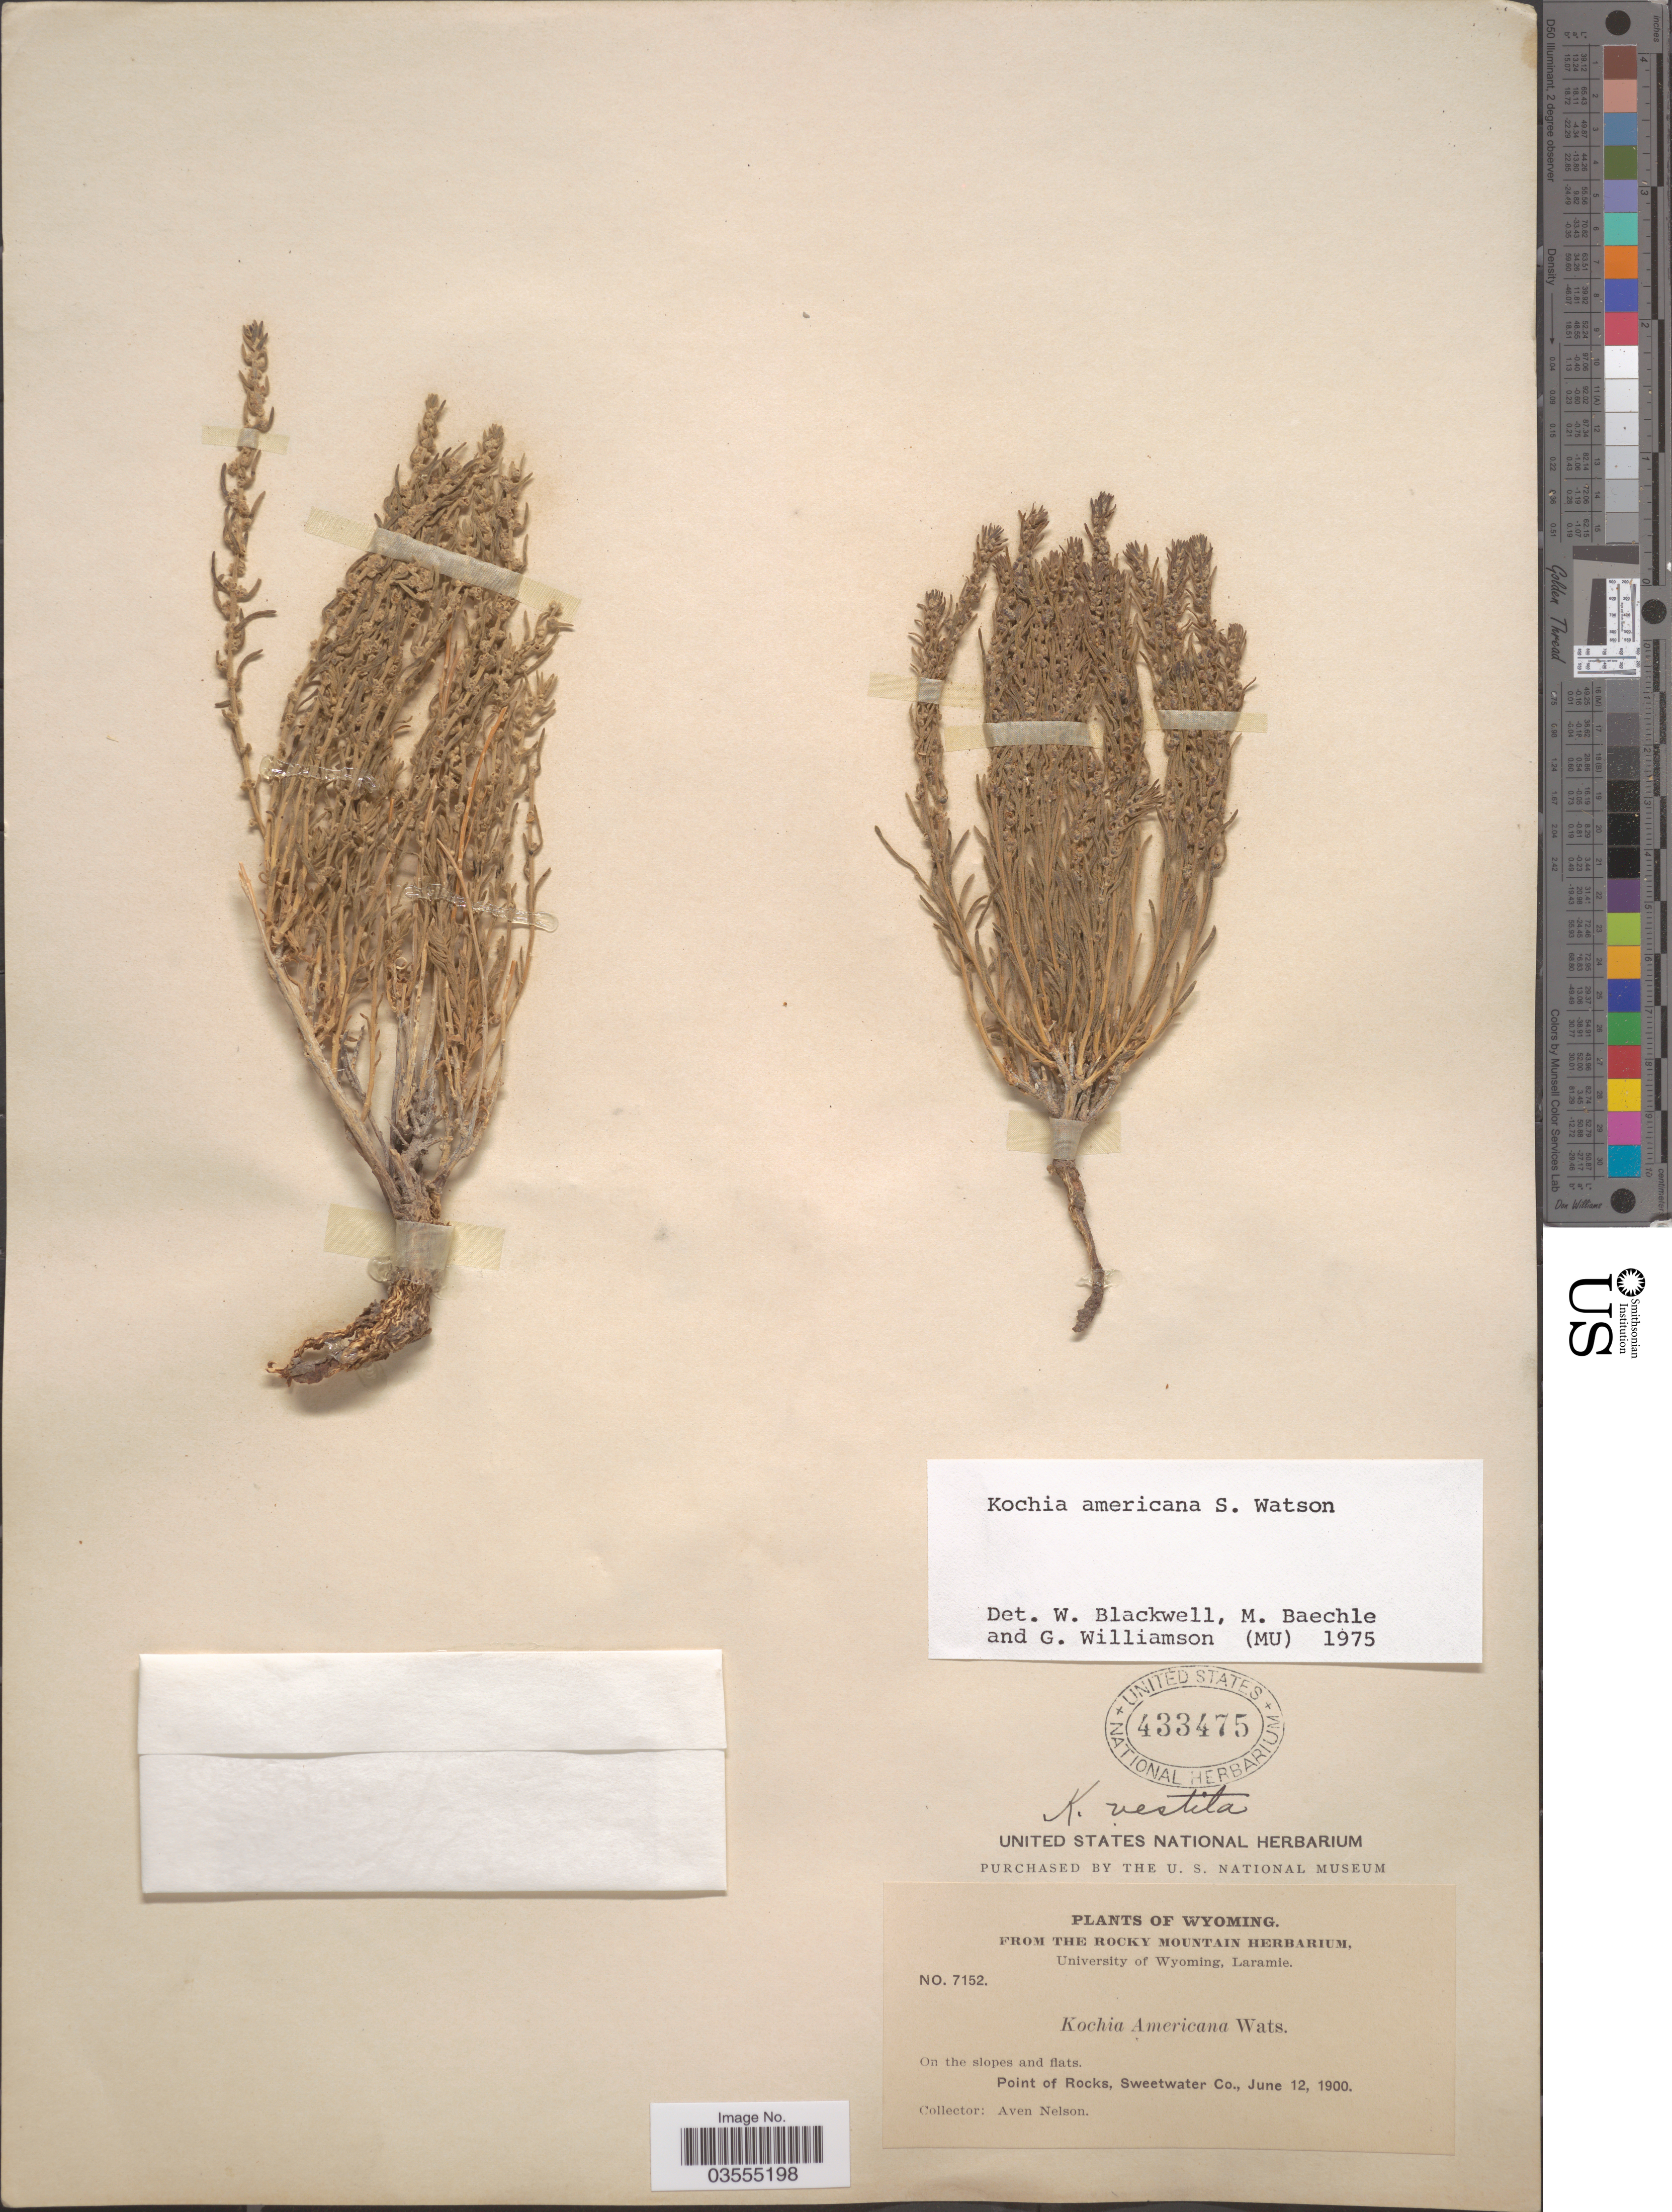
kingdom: Plantae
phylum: Tracheophyta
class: Magnoliopsida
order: Caryophyllales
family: Amaranthaceae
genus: Neokochia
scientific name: Neokochia americana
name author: (S. Watson) G.L. Chu & S.C. Sand.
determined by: U.S. National Herbarium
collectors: A. Nelson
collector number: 7152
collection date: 1900-06-12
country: United States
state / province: Wyoming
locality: Point of Rocks, Sweetwater Co.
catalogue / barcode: US 433475